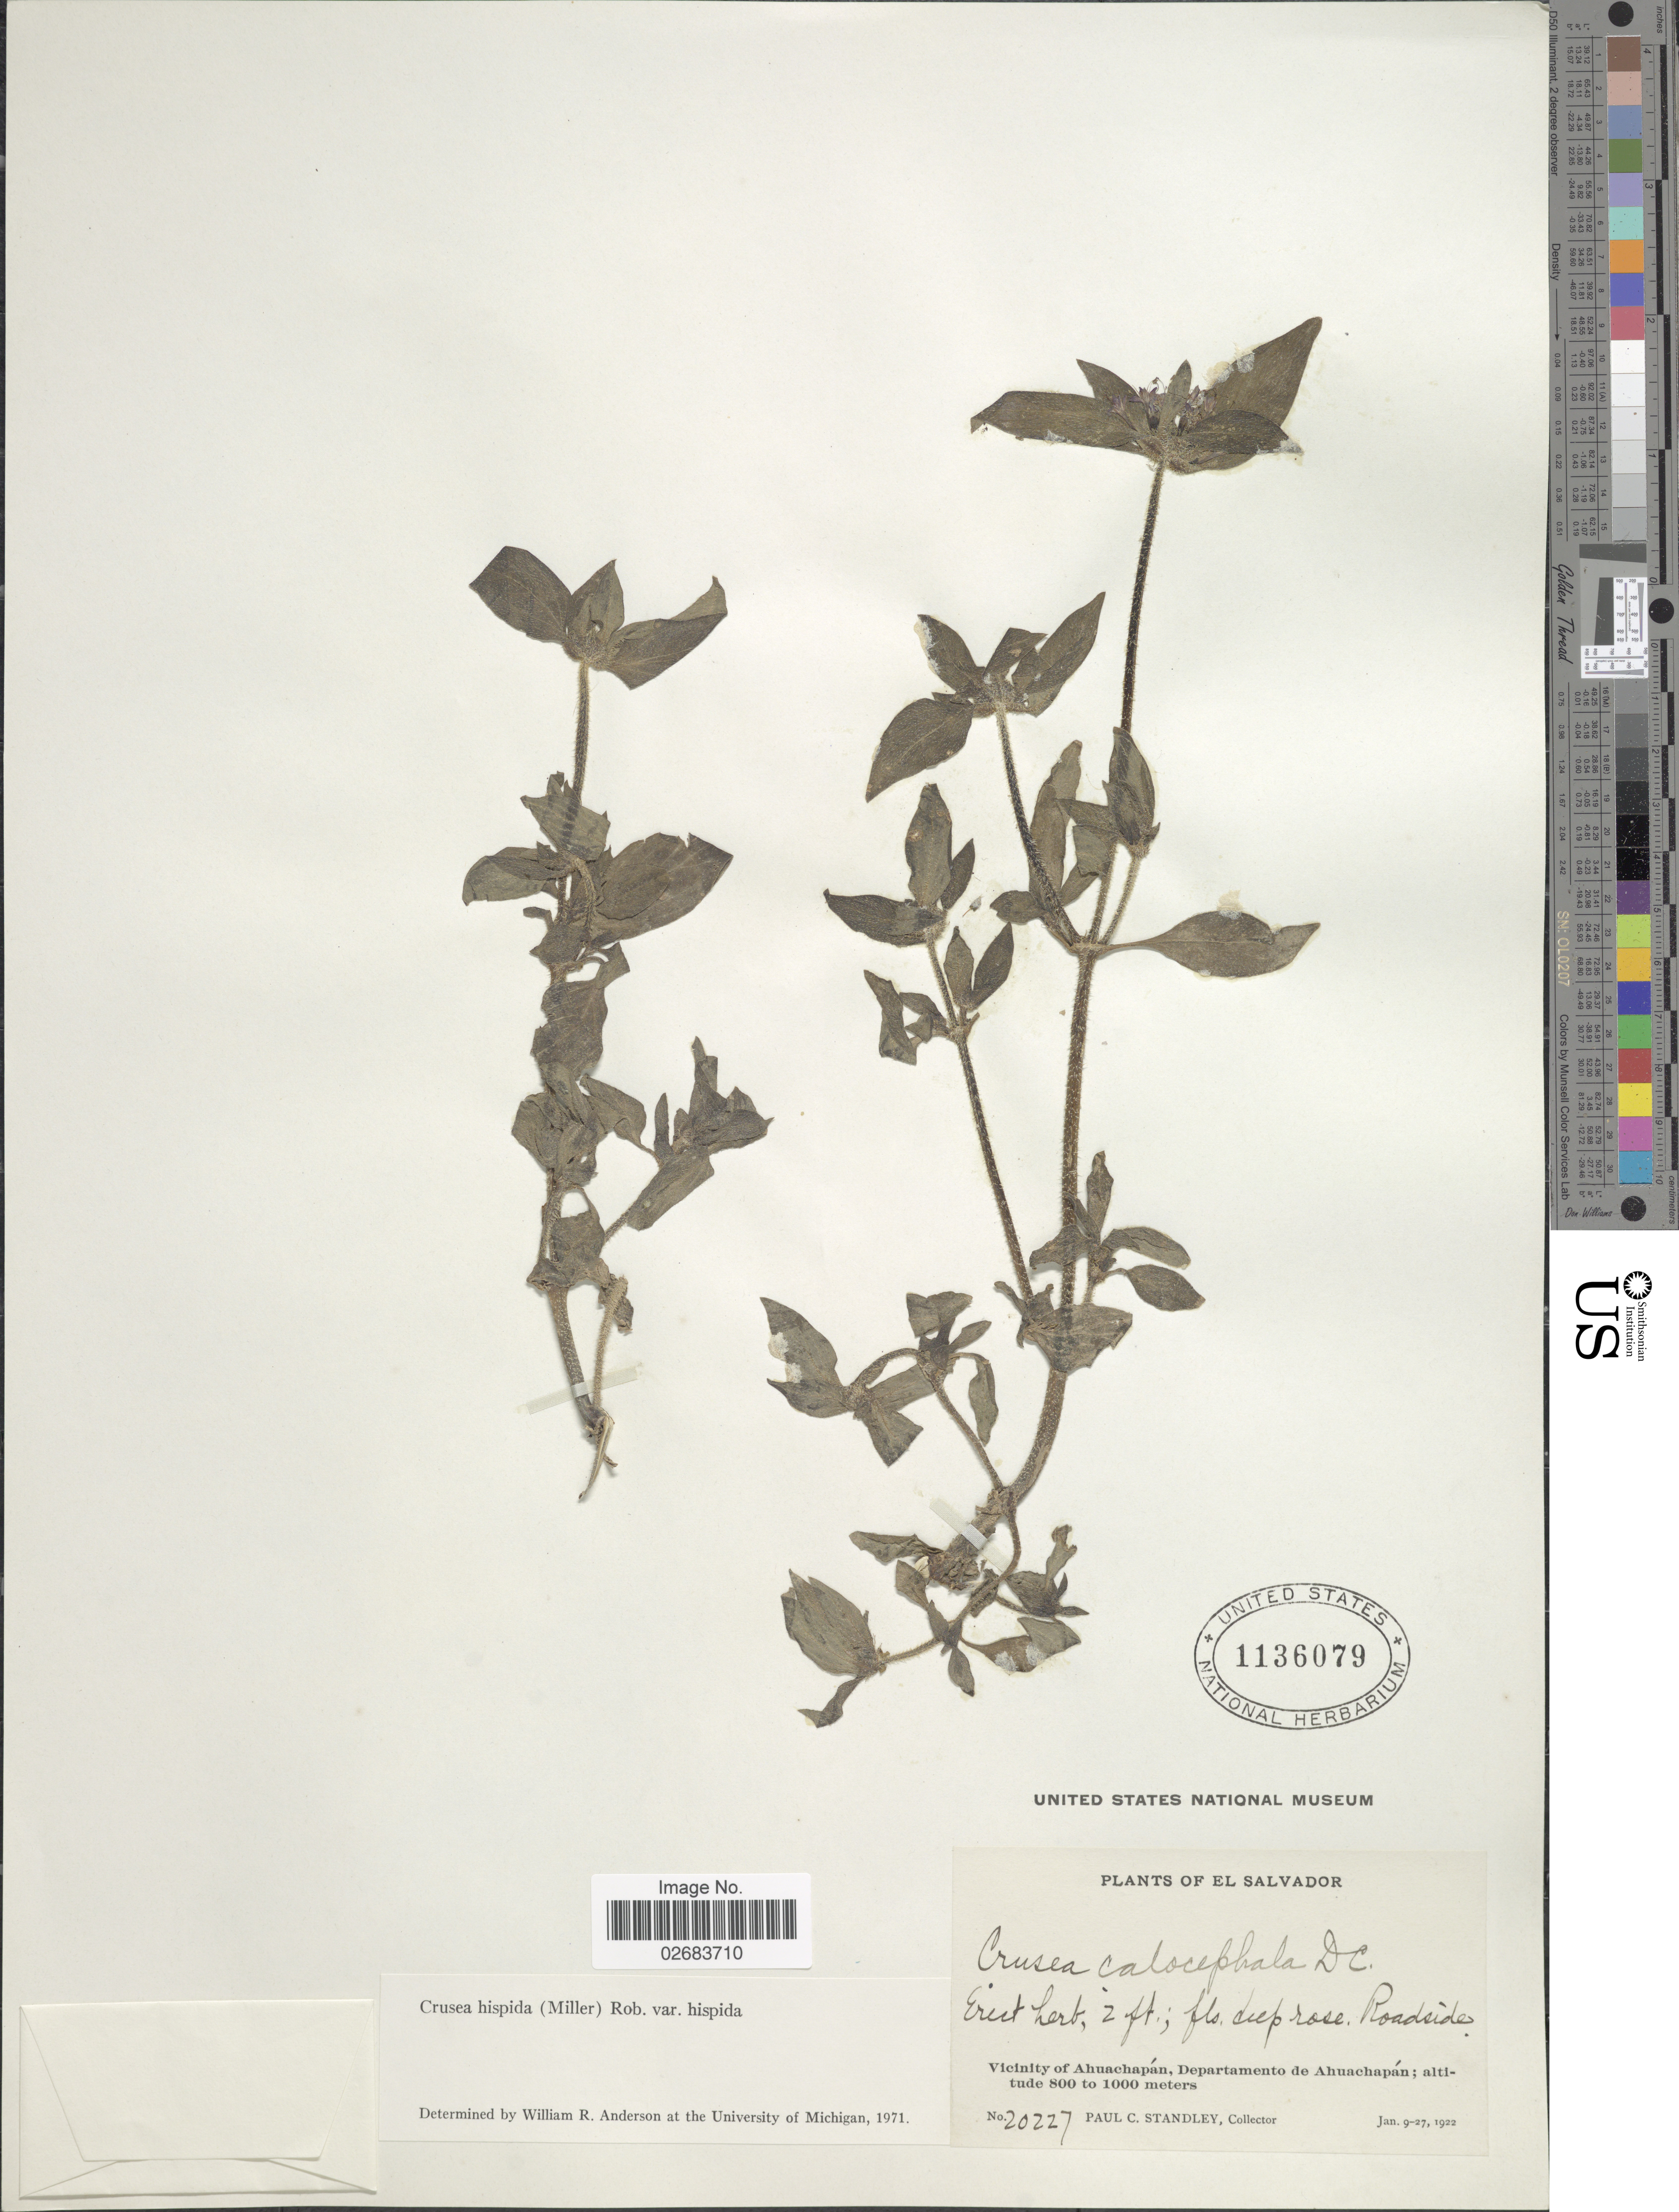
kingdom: Plantae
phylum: Tracheophyta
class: Magnoliopsida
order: Gentianales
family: Rubiaceae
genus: Crusea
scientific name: Crusea hispida var. hispida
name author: (Mill.) B.L. Rob.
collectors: P. C. Standley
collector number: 20227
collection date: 1922-01-09/1922-01-27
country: El Salvador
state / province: Ahuachapan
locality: Vicinity of Ahuachapan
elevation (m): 800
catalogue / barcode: US 1136079